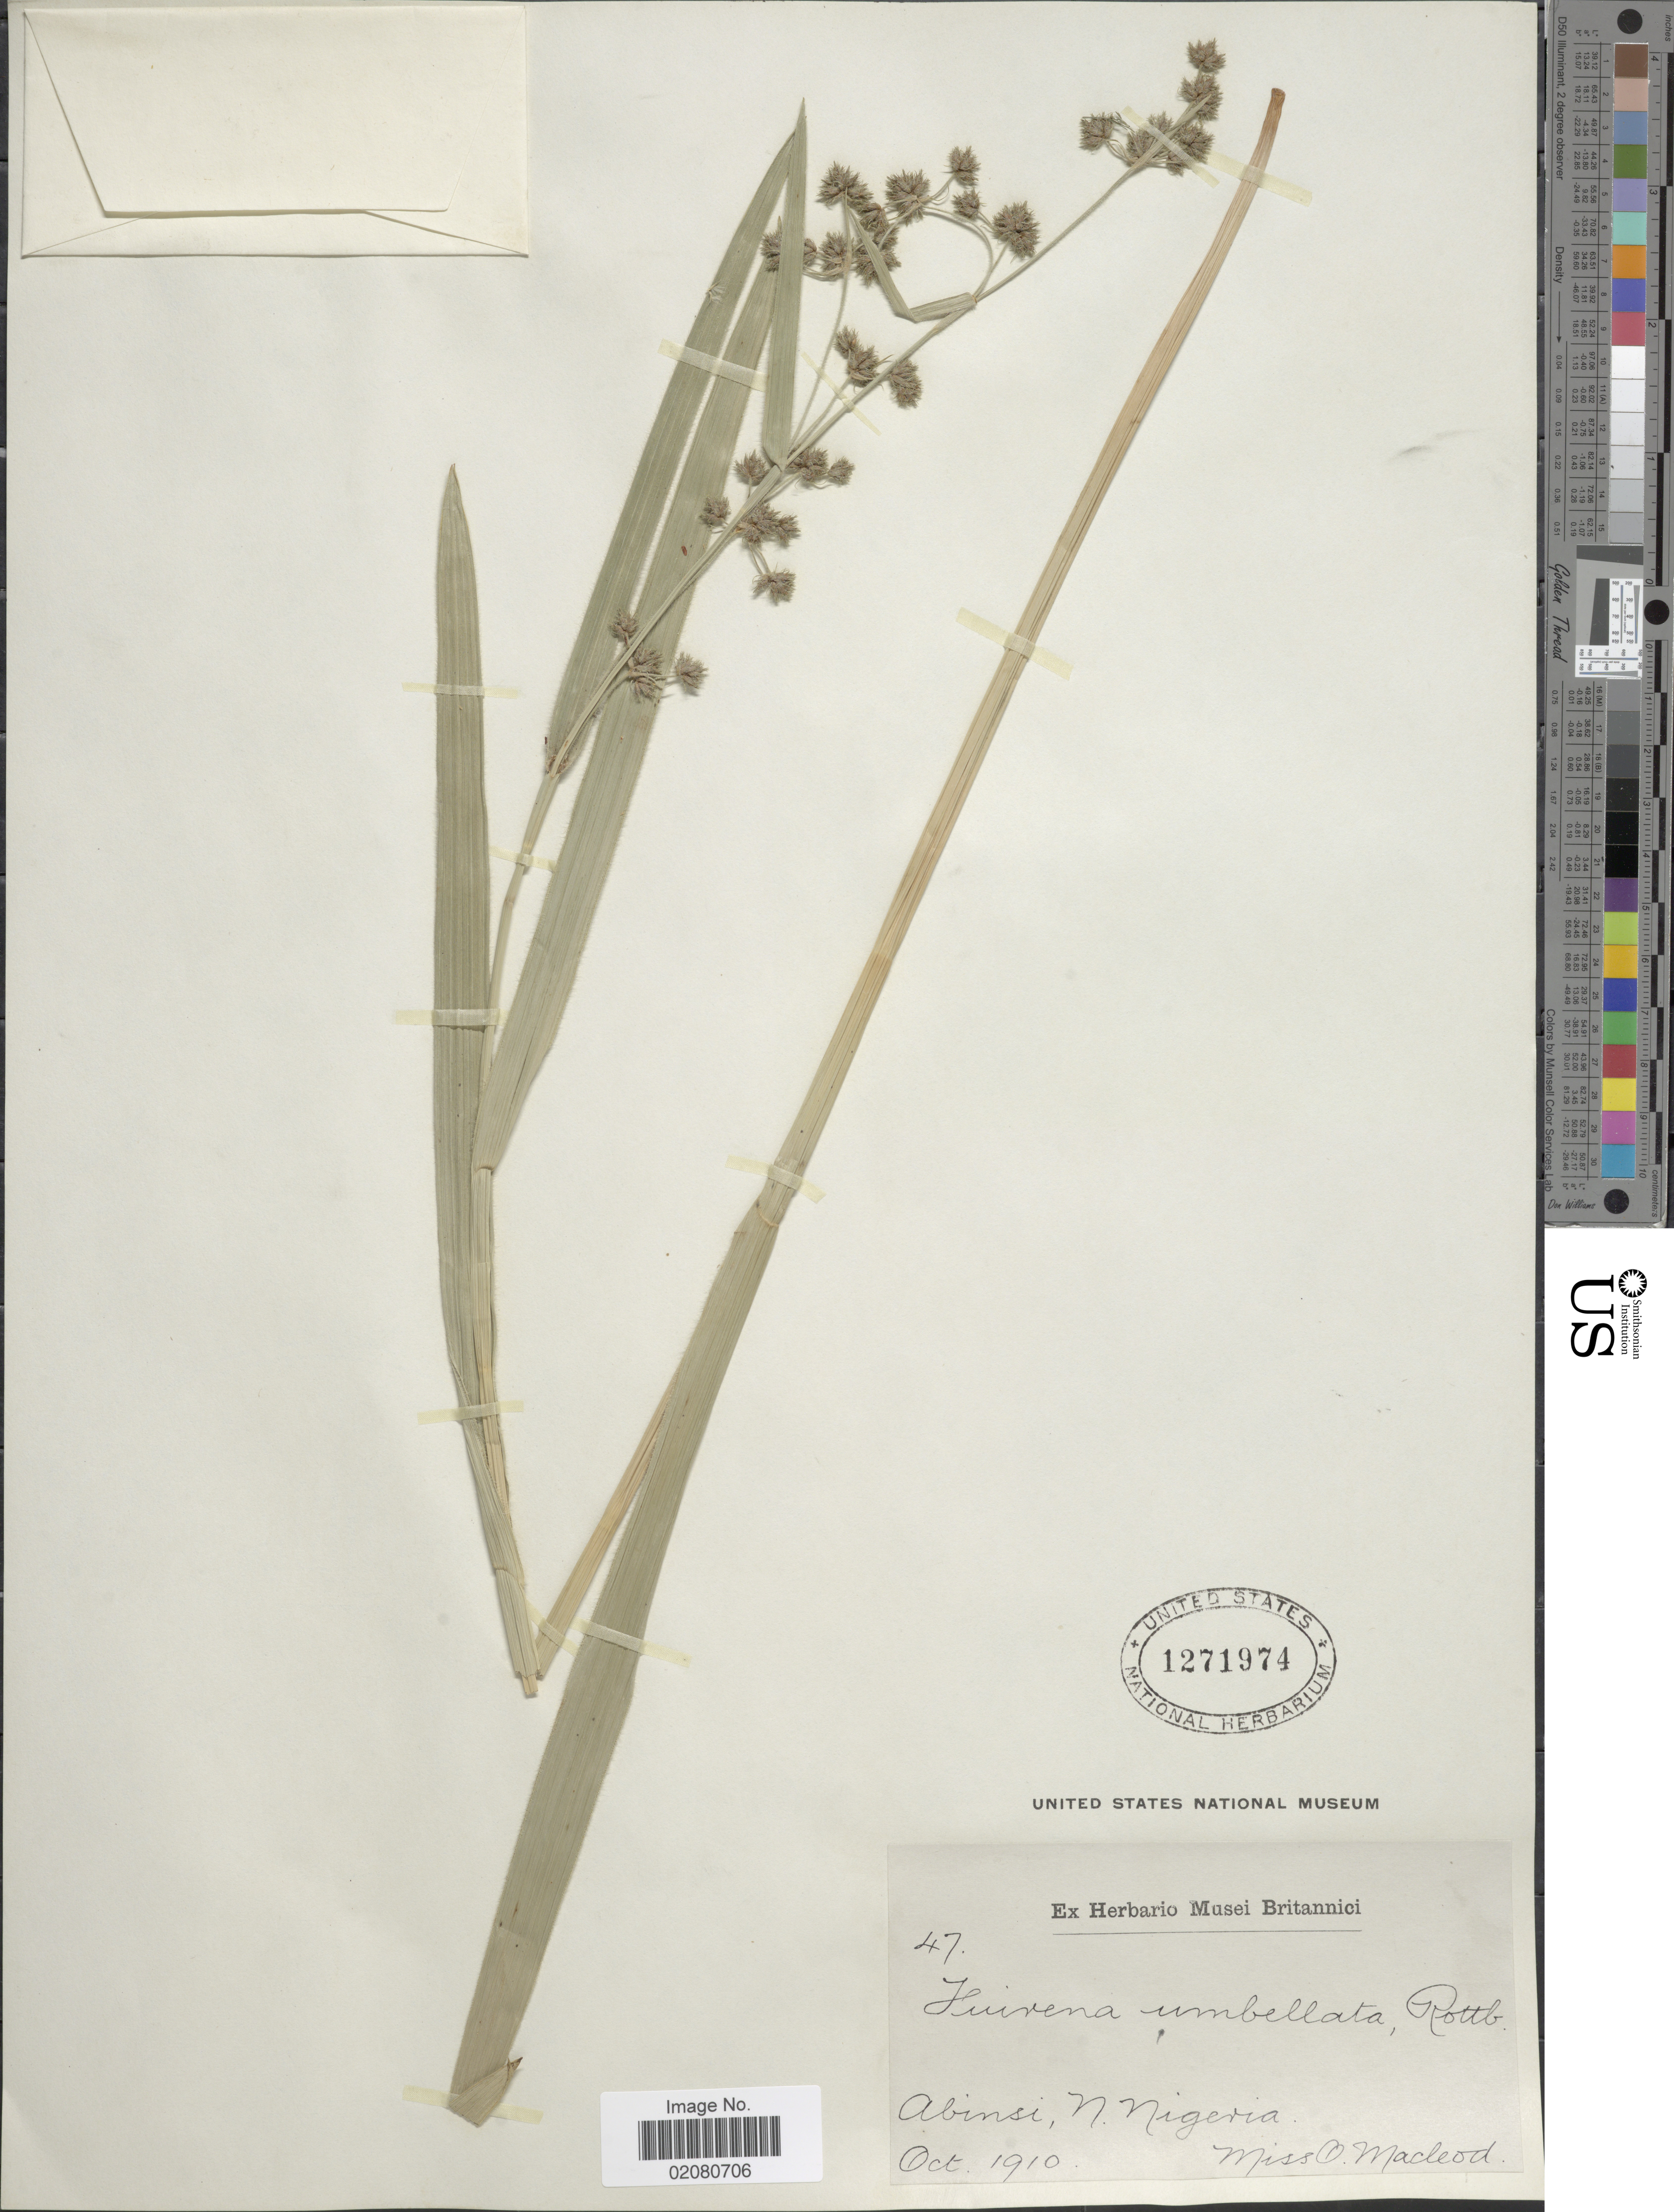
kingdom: Plantae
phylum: Tracheophyta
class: Liliopsida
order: Poales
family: Cyperaceae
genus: Fuirena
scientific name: Fuirena umbellata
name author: Rottb.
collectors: O. Macleod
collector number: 47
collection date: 1910-10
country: Nigeria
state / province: Benue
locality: Abinsi, N.Nigeria.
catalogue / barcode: US 1271974